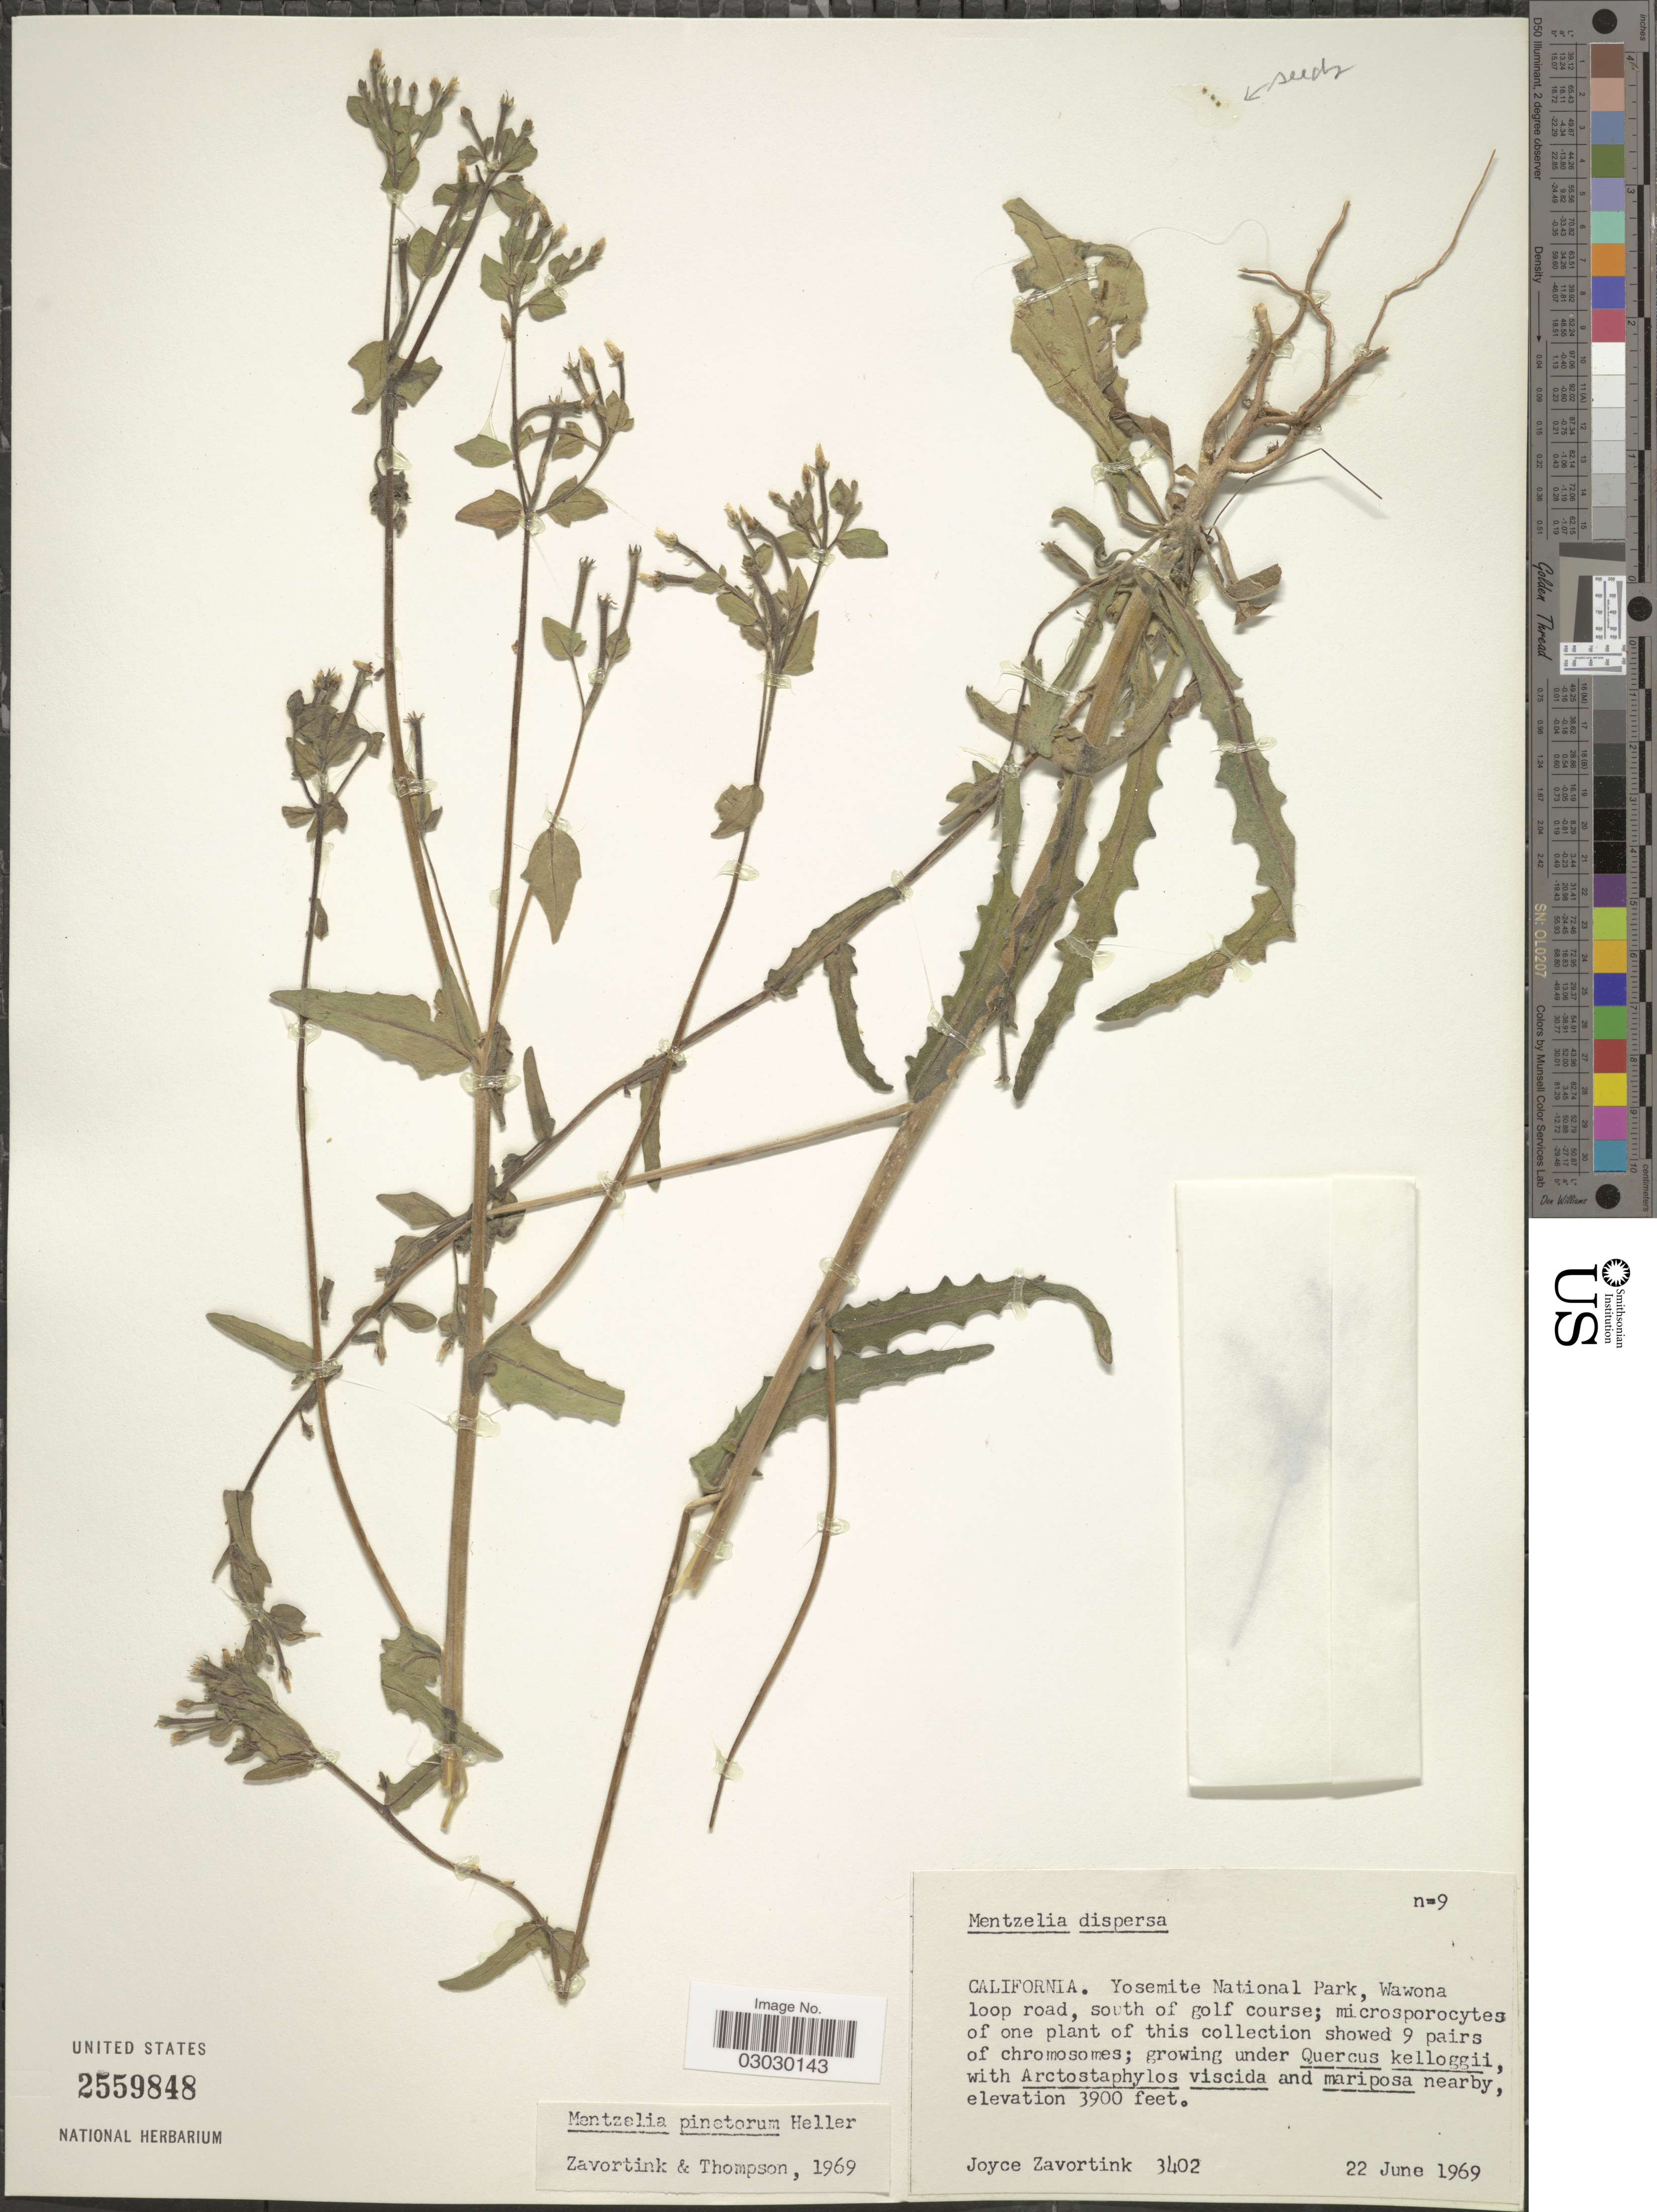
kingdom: Plantae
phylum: Tracheophyta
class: Magnoliopsida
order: Cornales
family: Loasaceae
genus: Mentzelia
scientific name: Mentzelia pinetorum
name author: A. Heller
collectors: J. Zavortink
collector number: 3402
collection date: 1969-06-22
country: United States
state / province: California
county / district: Mariposa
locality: Yosemite National Park, Wawona loop road, south of golf course.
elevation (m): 1189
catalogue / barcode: US 2559848